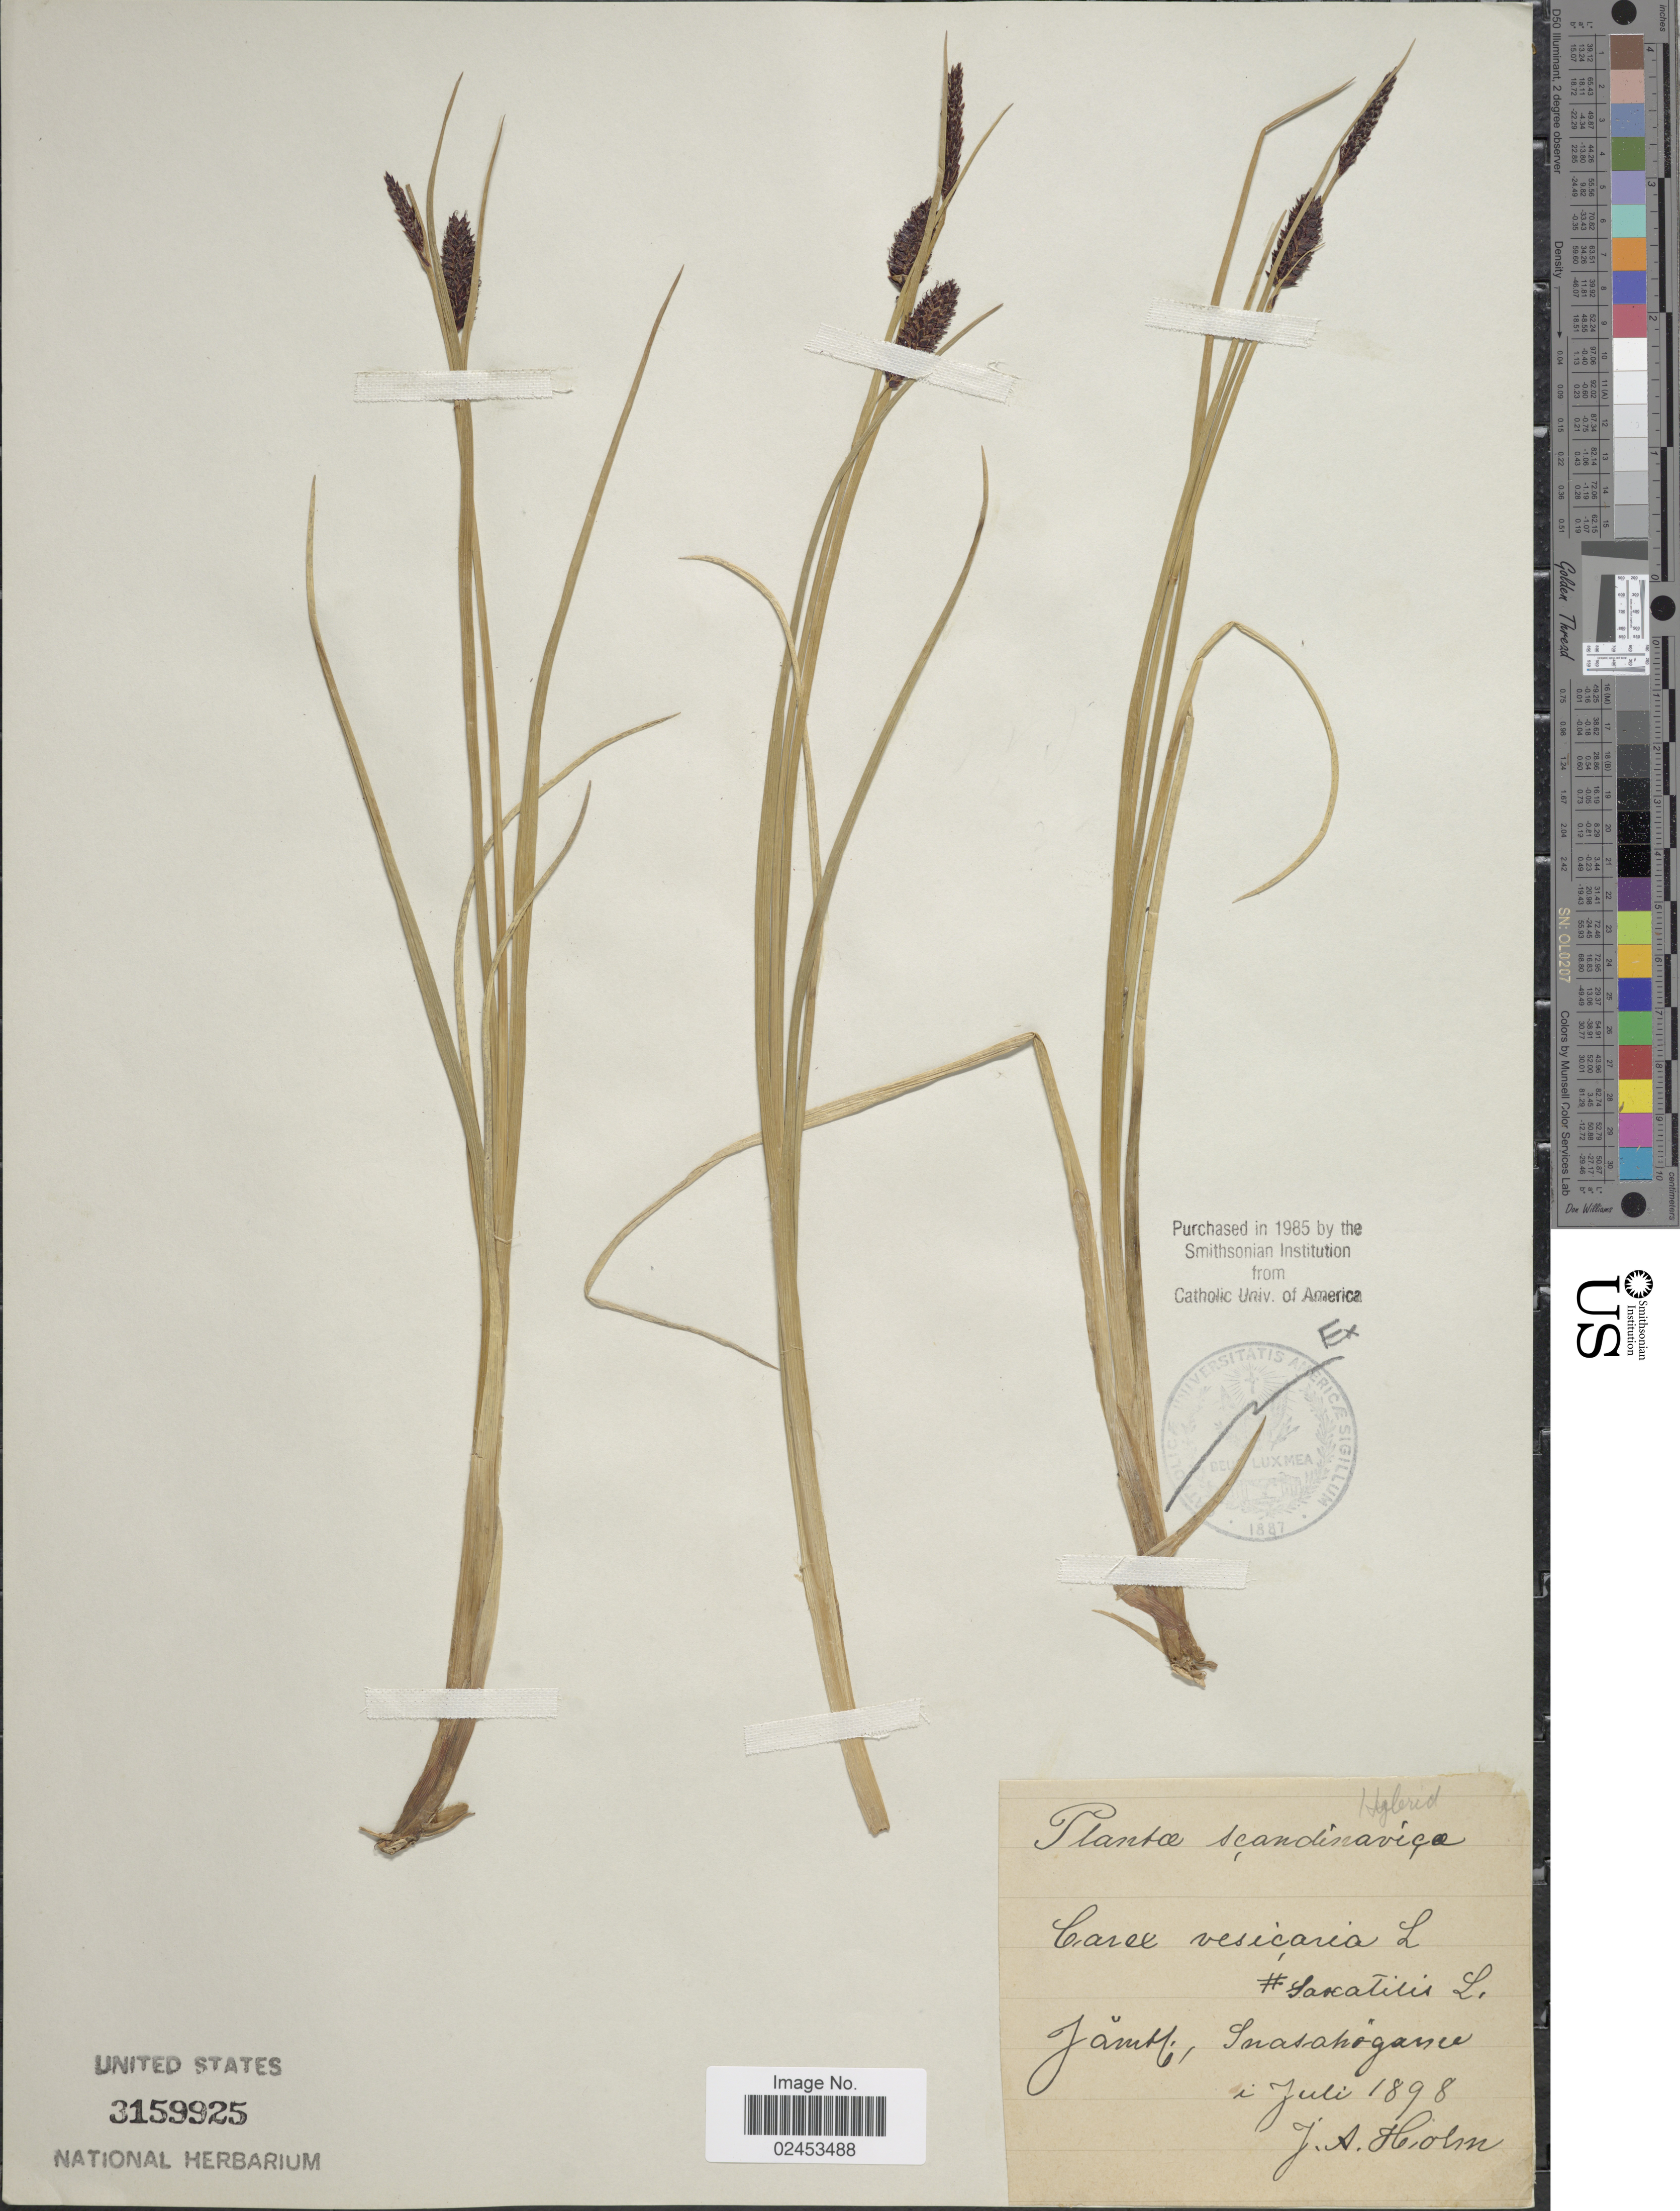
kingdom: Plantae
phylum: Tracheophyta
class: Liliopsida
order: Poales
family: Cyperaceae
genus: Carex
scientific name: Carex vesicaria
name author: L.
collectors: J. Holm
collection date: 1898-07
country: Sweden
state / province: Jämtland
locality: Scandinavicæ, Snasahögarna.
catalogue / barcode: US 3159925